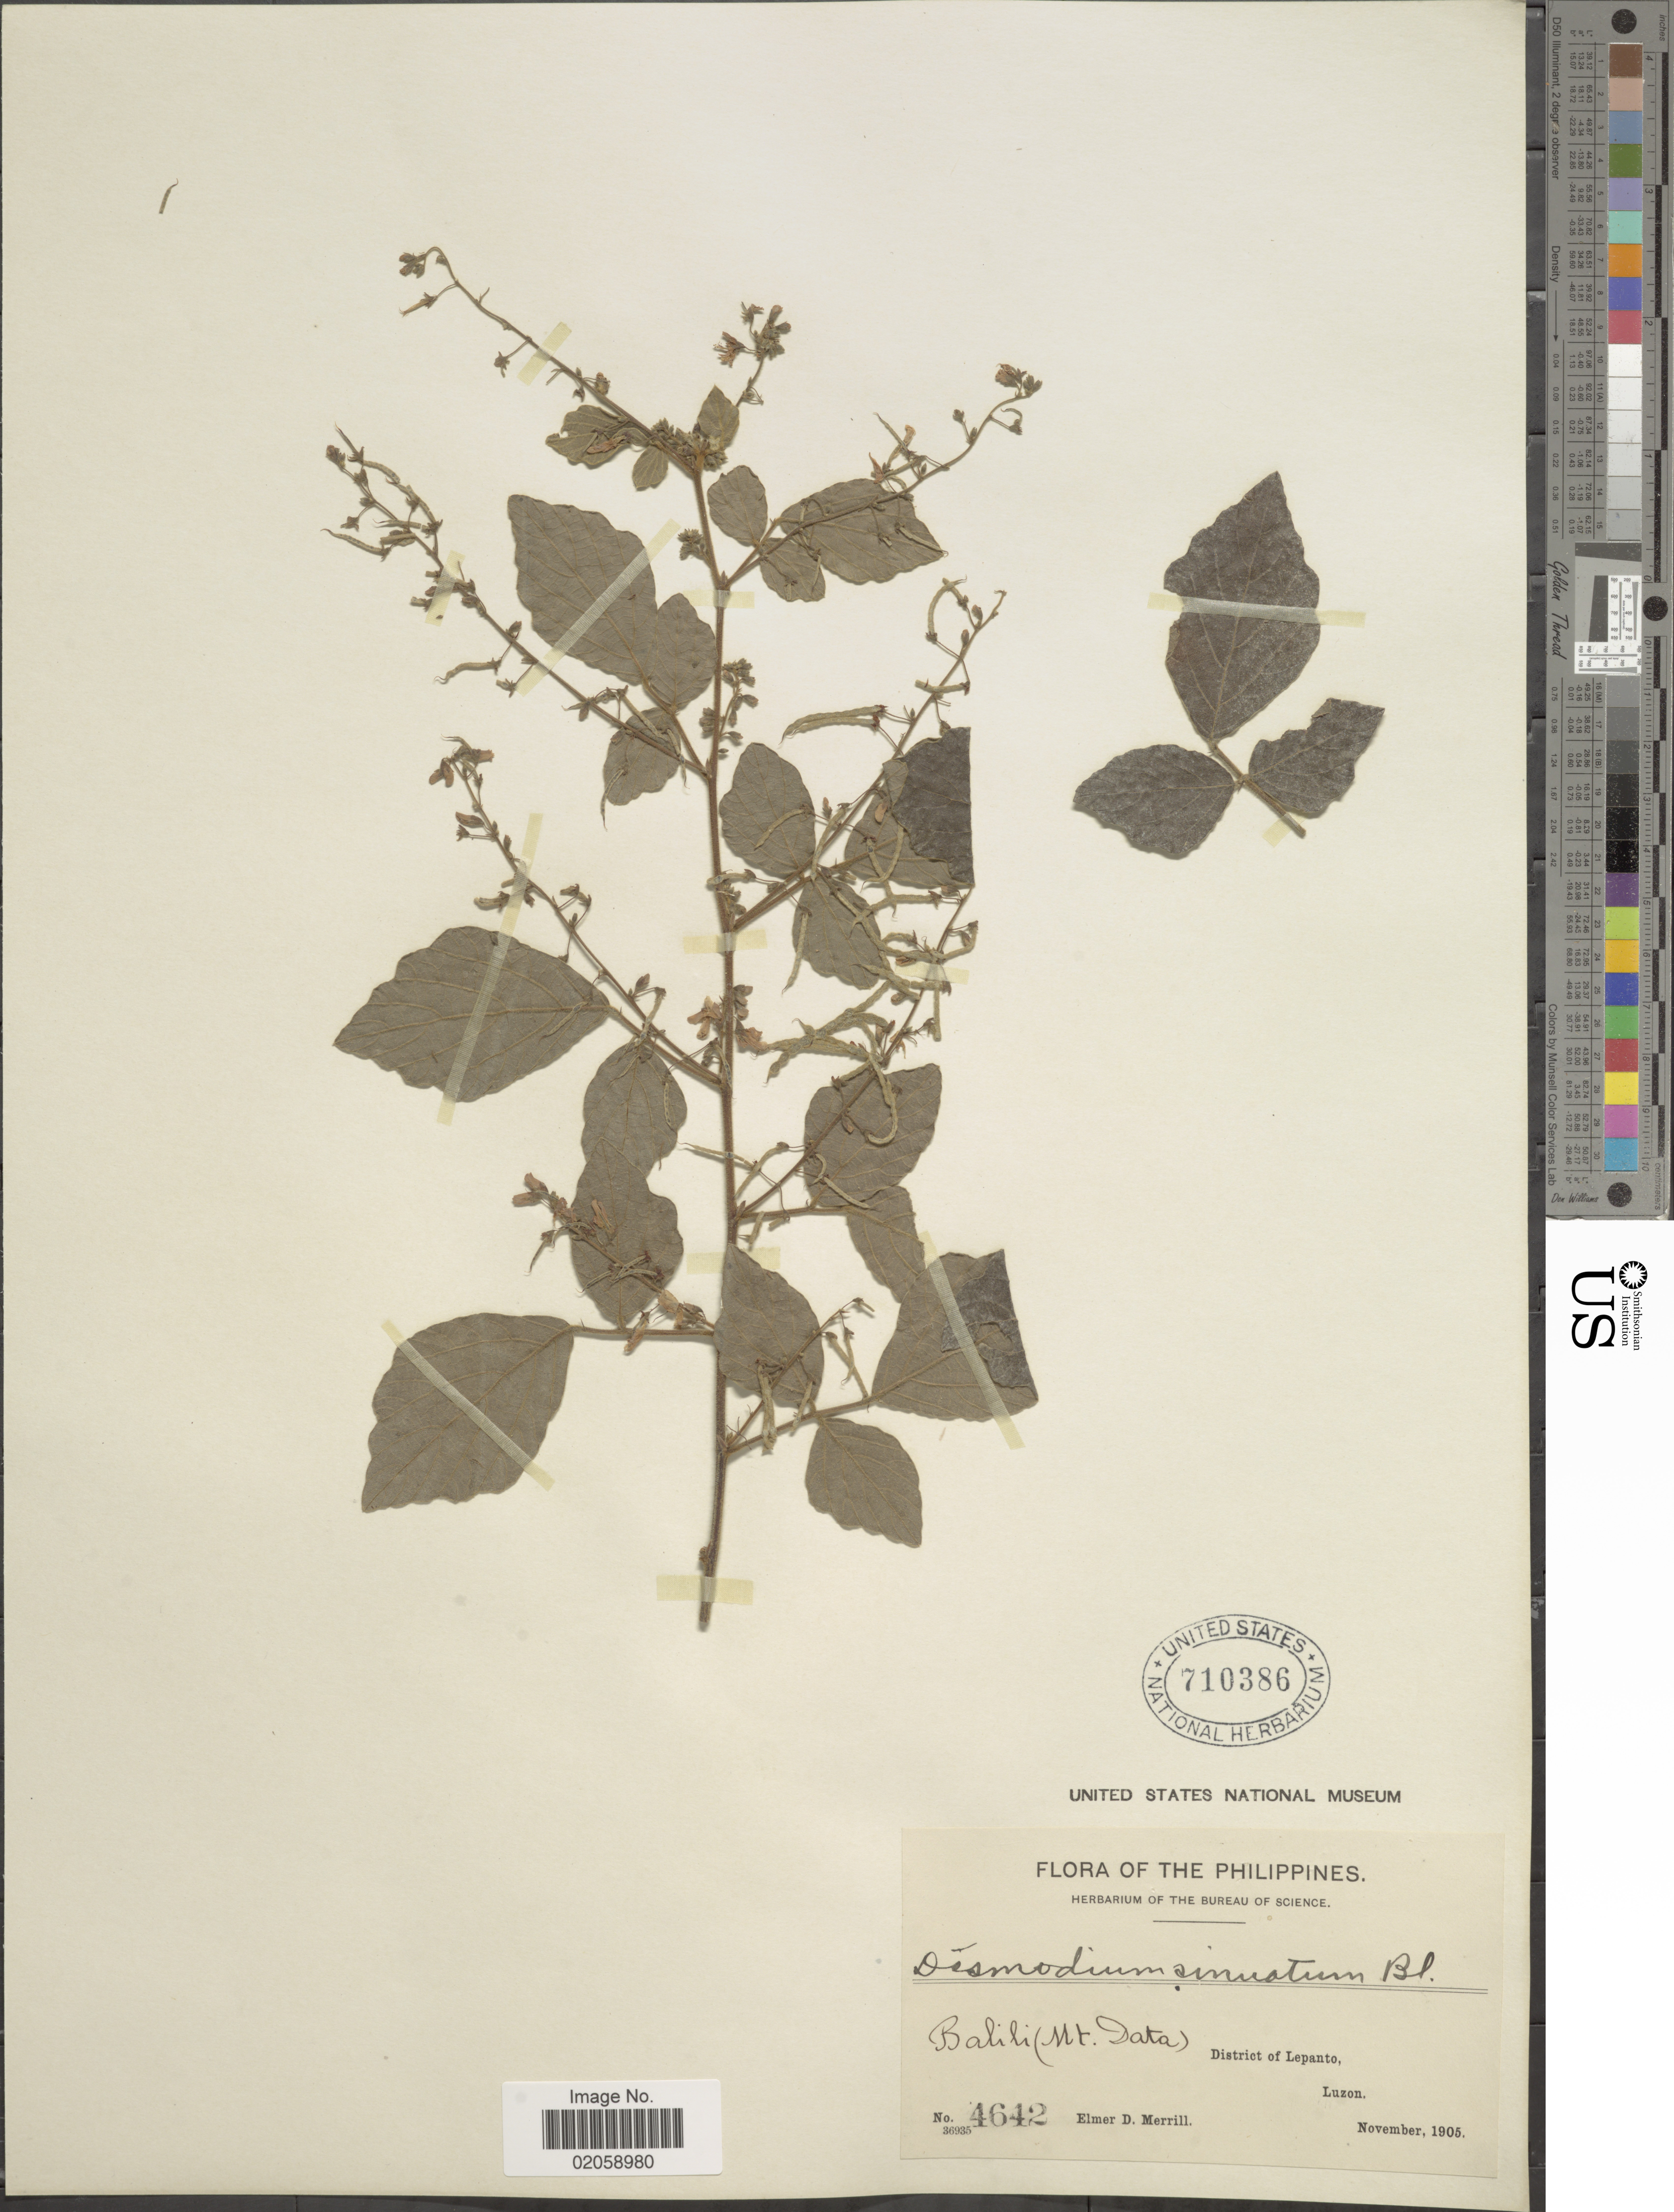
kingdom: Plantae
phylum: Tracheophyta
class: Magnoliopsida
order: Fabales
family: Fabaceae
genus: Puhuaea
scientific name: Puhuaea sequax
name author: (Wall.) H. Ohashi & K. Ohashi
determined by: Strong, Mark T., (BOT), Smithsonian Institution - National Museum of Natural History (UNITED STATES)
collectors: E. D. Merrill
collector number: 4642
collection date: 1905-11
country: Philippines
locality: Balili (Mt. Data). District of Lepanto, Luzon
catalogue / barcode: US 710386